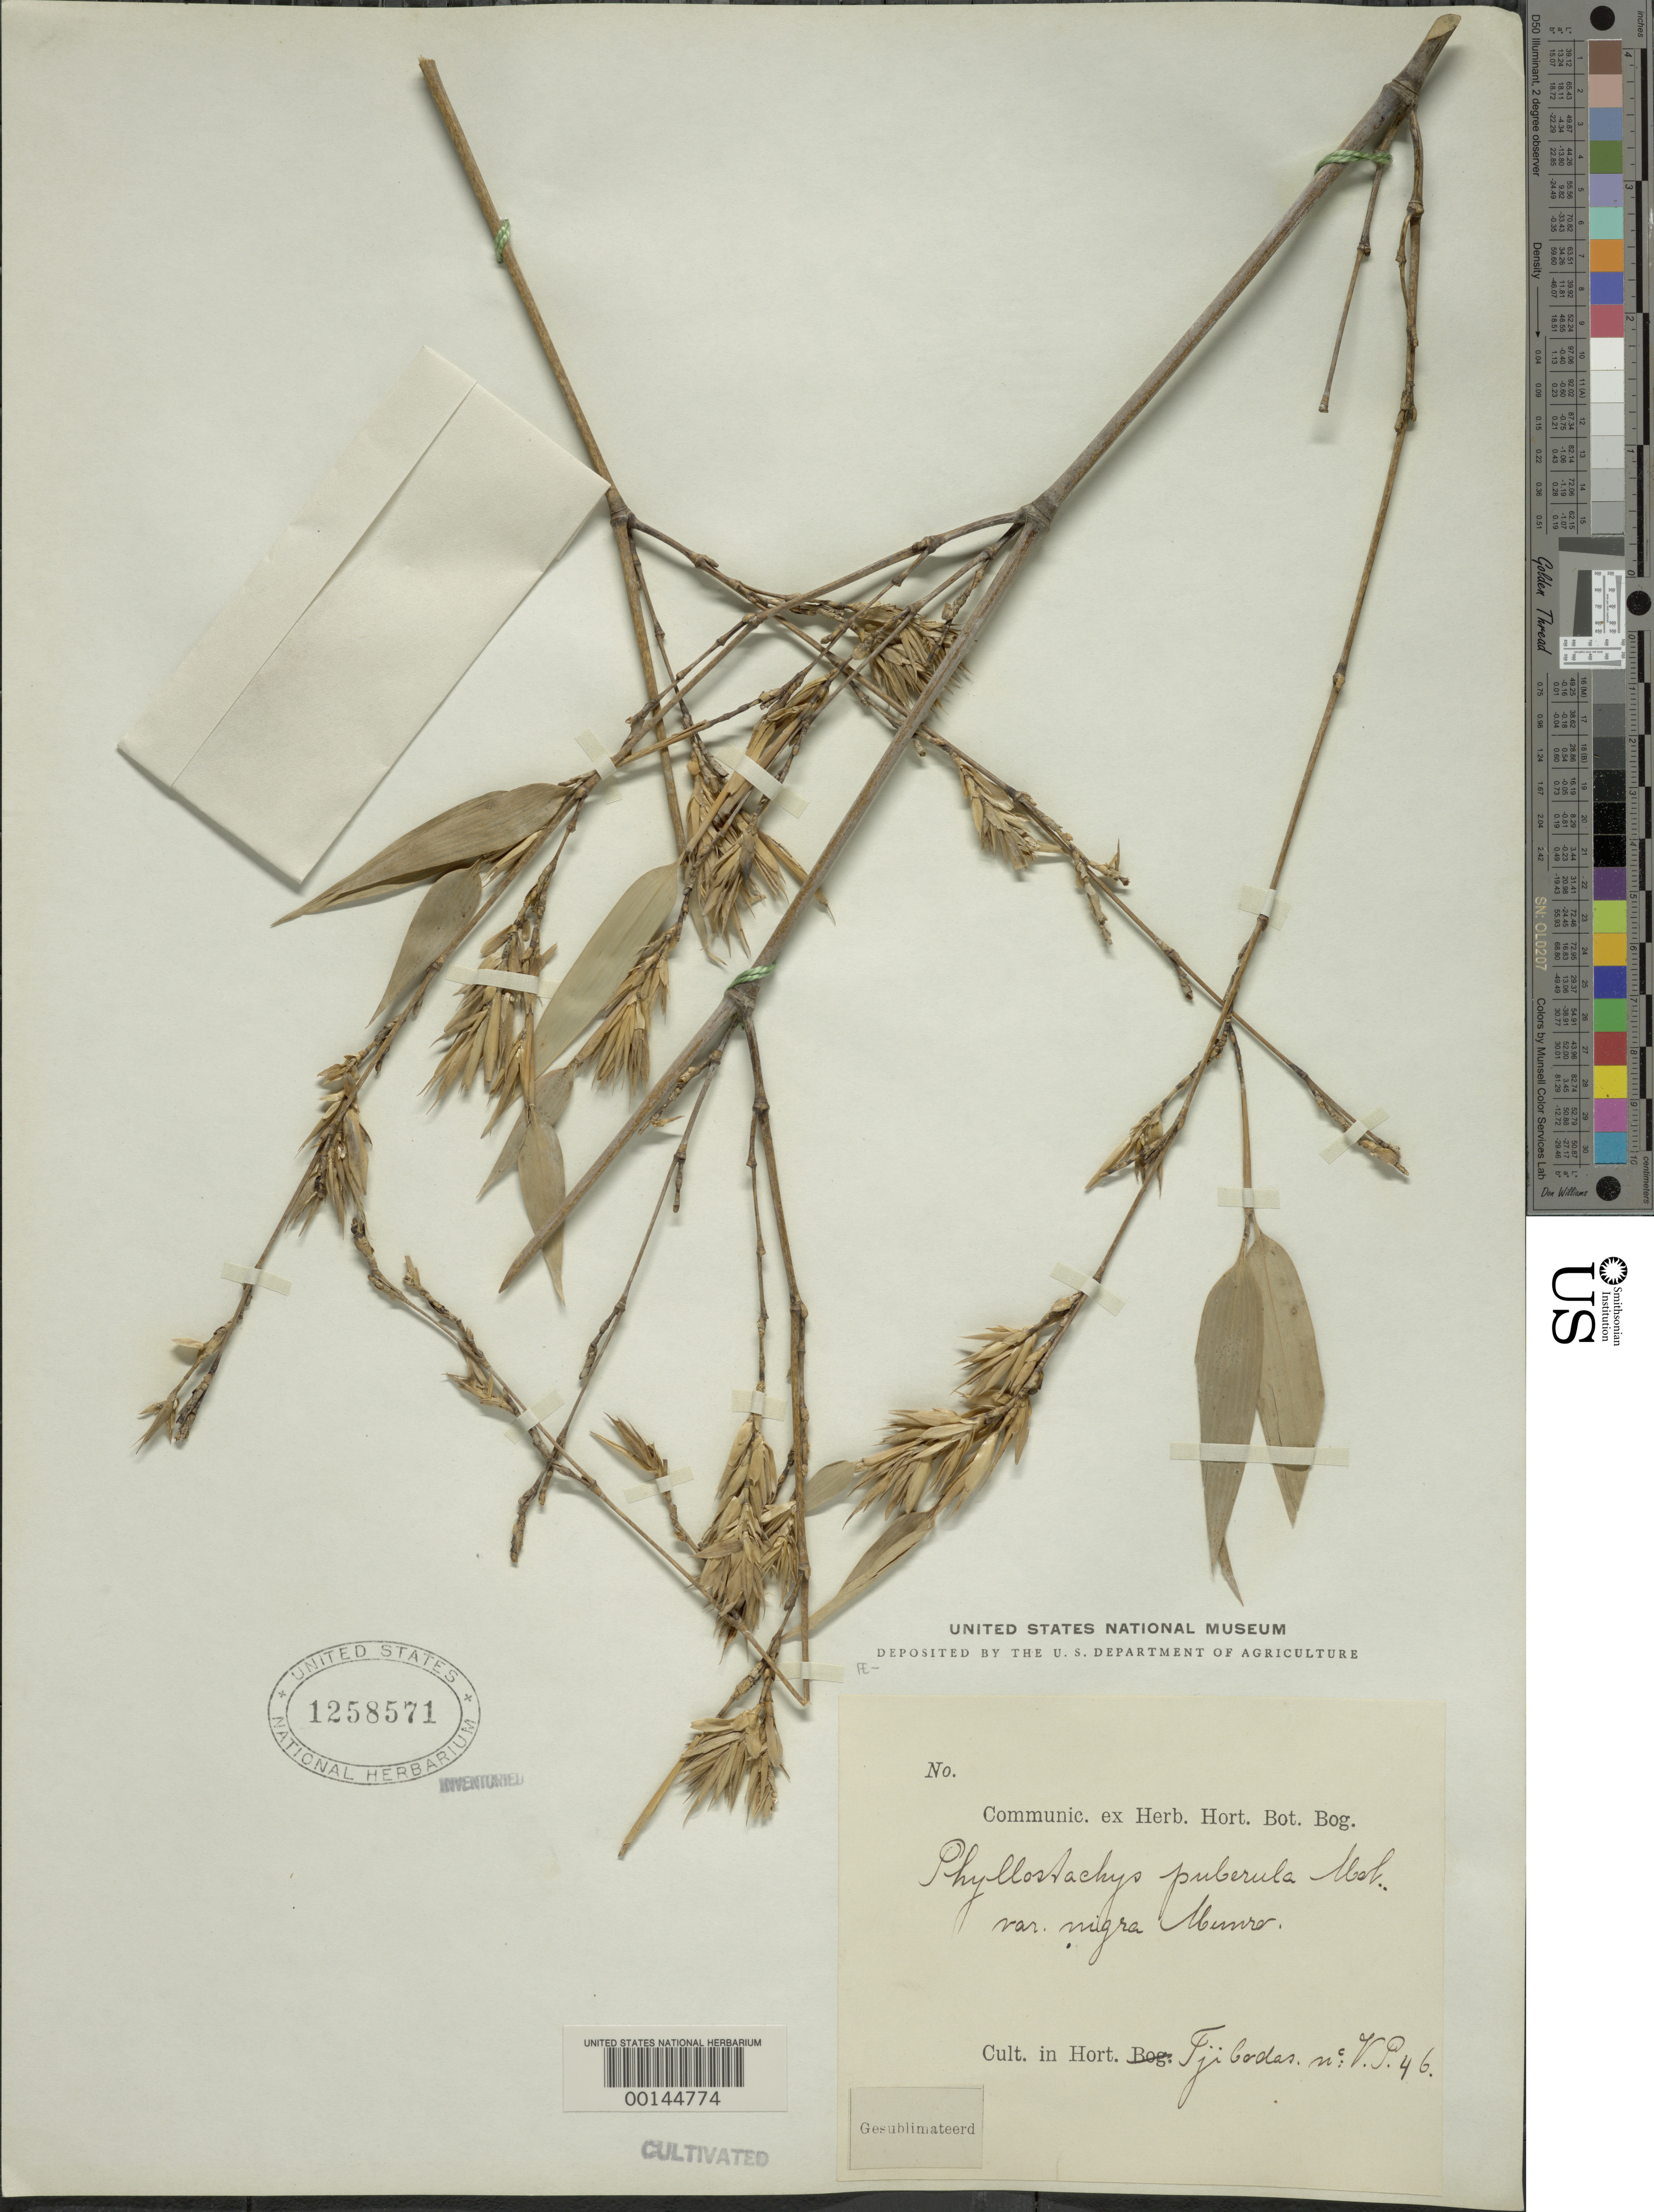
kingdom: Plantae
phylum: Tracheophyta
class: Liliopsida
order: Poales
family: Poaceae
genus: Phyllostachys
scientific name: Phyllostachys nigra var. henonis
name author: (Mitford) Stapf ex Rendle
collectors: J. Rose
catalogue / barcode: US 1258571